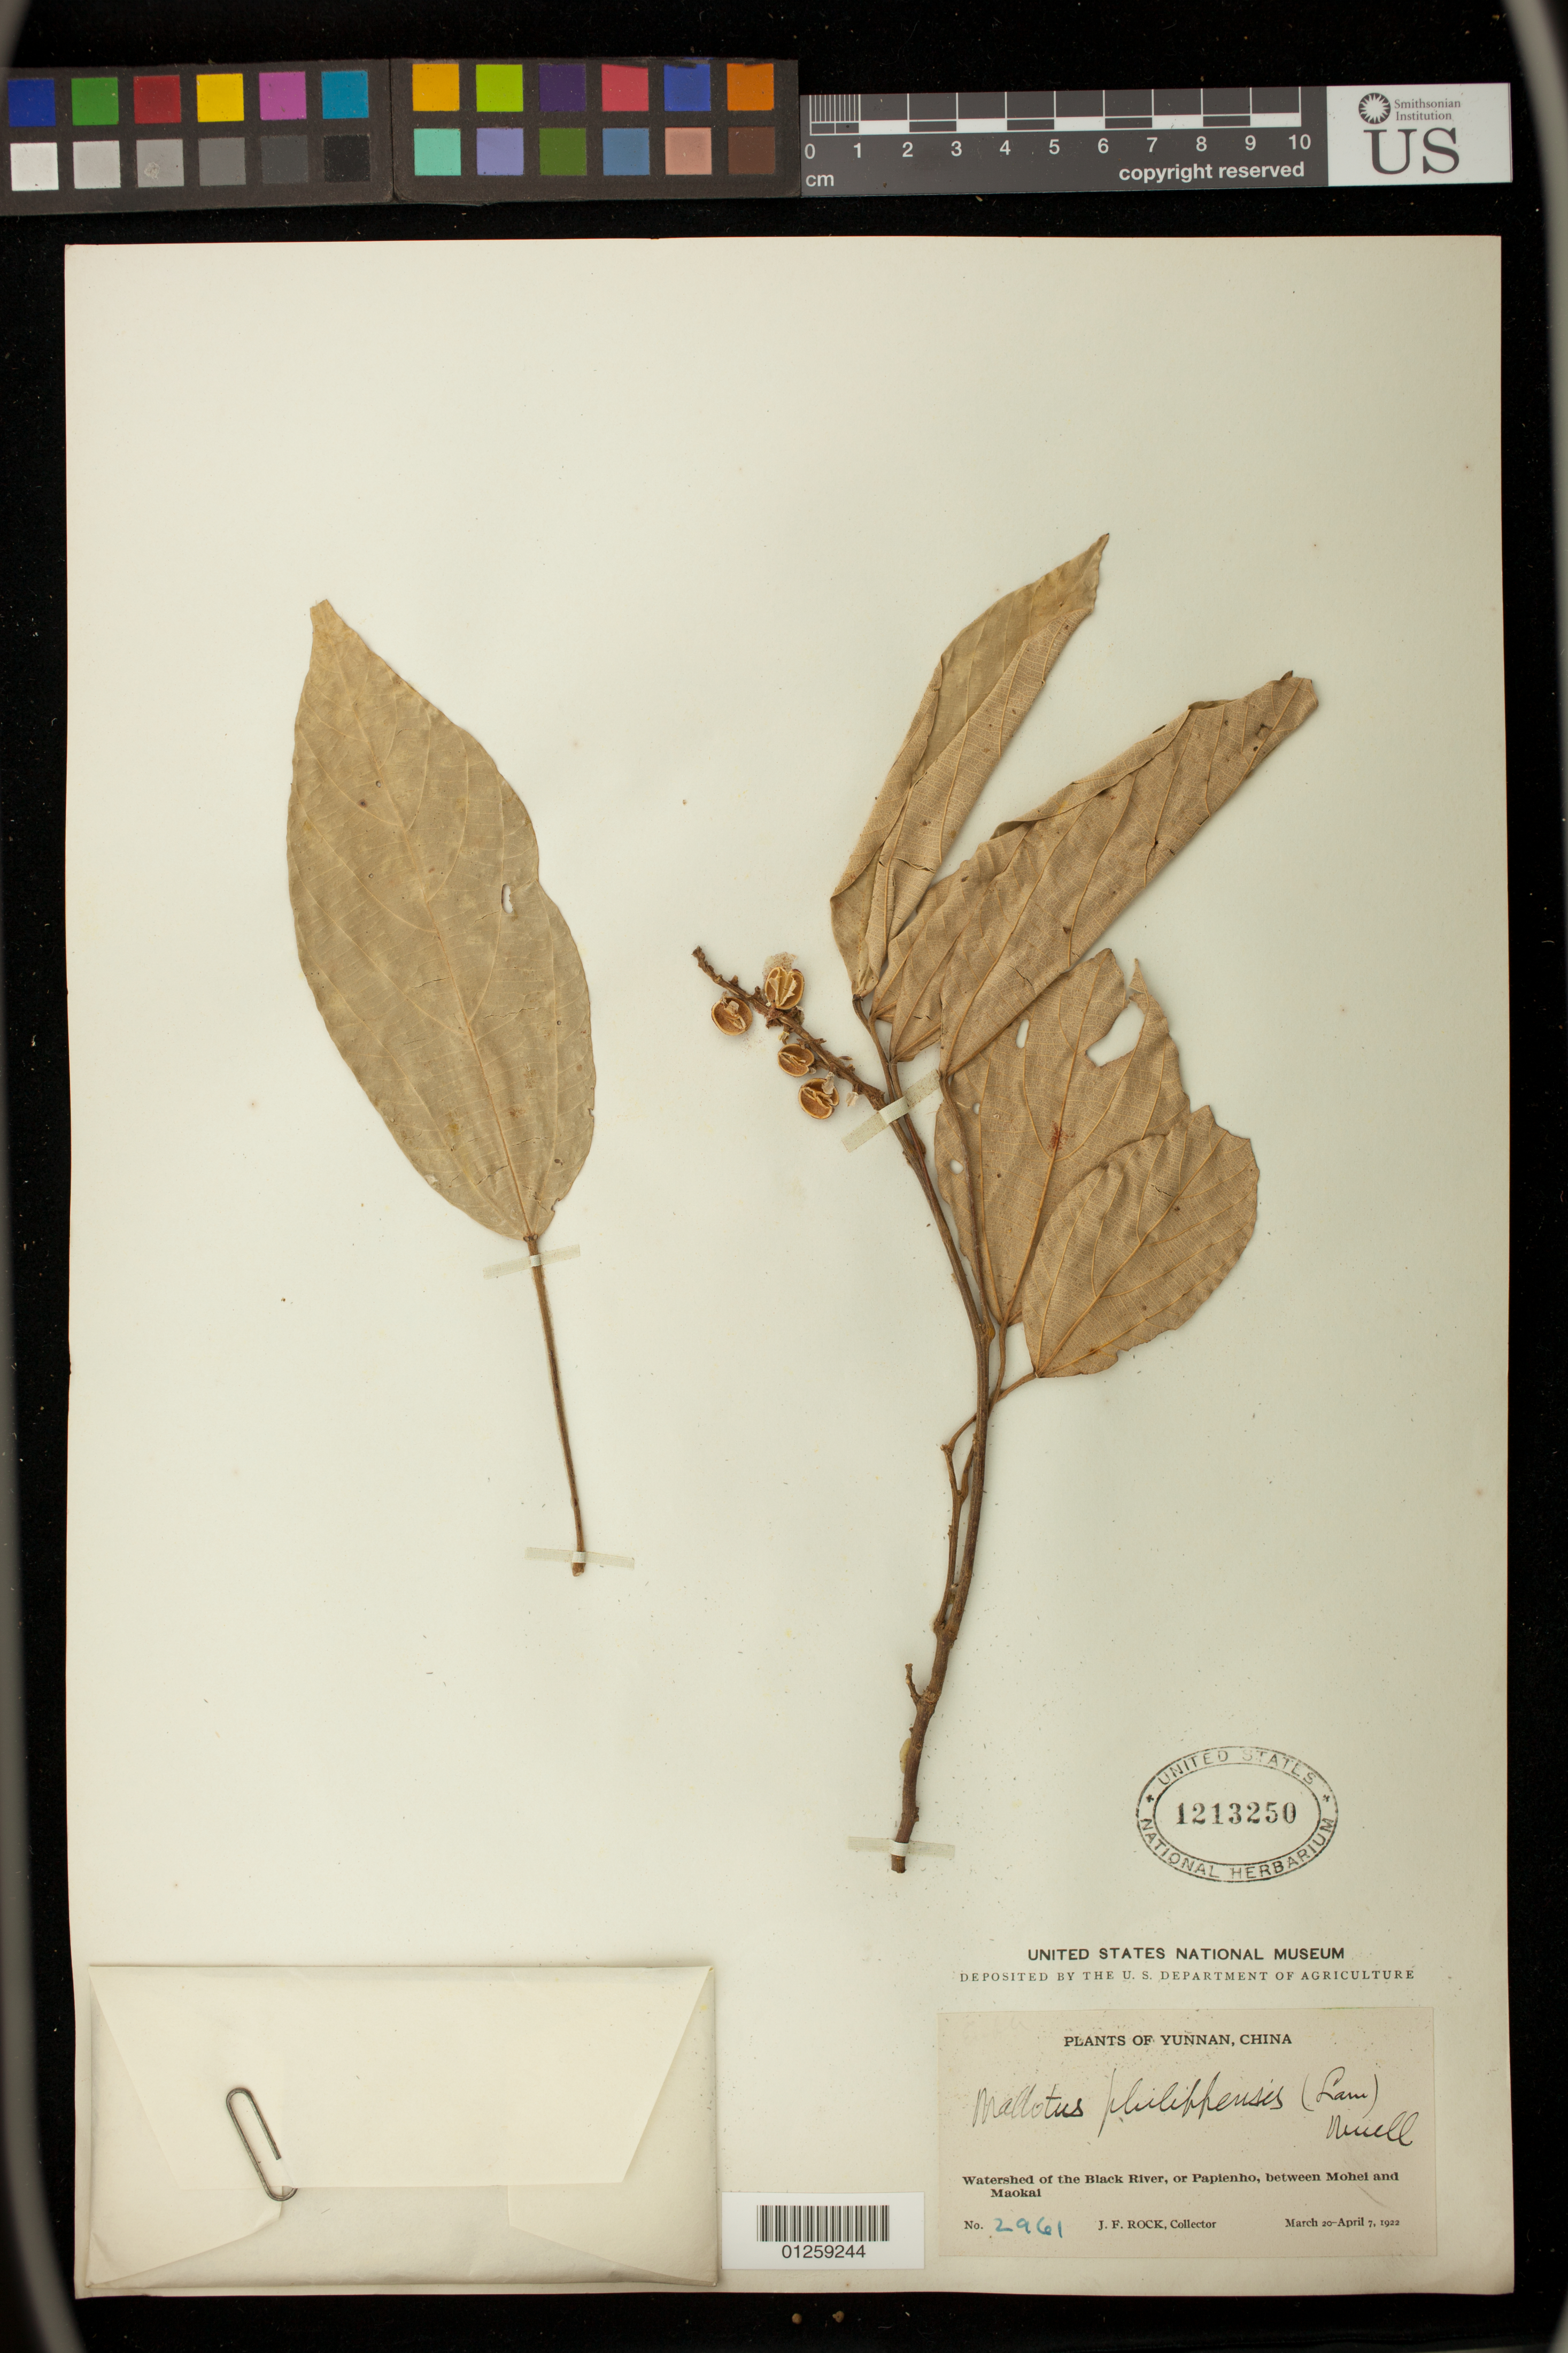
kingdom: Plantae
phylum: Tracheophyta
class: Magnoliopsida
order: Malpighiales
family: Euphorbiaceae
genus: Mallotus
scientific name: Mallotus philippensis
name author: (Lam.) Müll. Arg.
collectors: J. F. Rock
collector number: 2961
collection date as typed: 20 Mar 1922 to 07 Apr 1922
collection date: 1922-03-20/1922-04-07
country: China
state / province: Yunnan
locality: Watershed of the Black River, or Papienho, between Mohei and Maokai.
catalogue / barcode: US 1213250